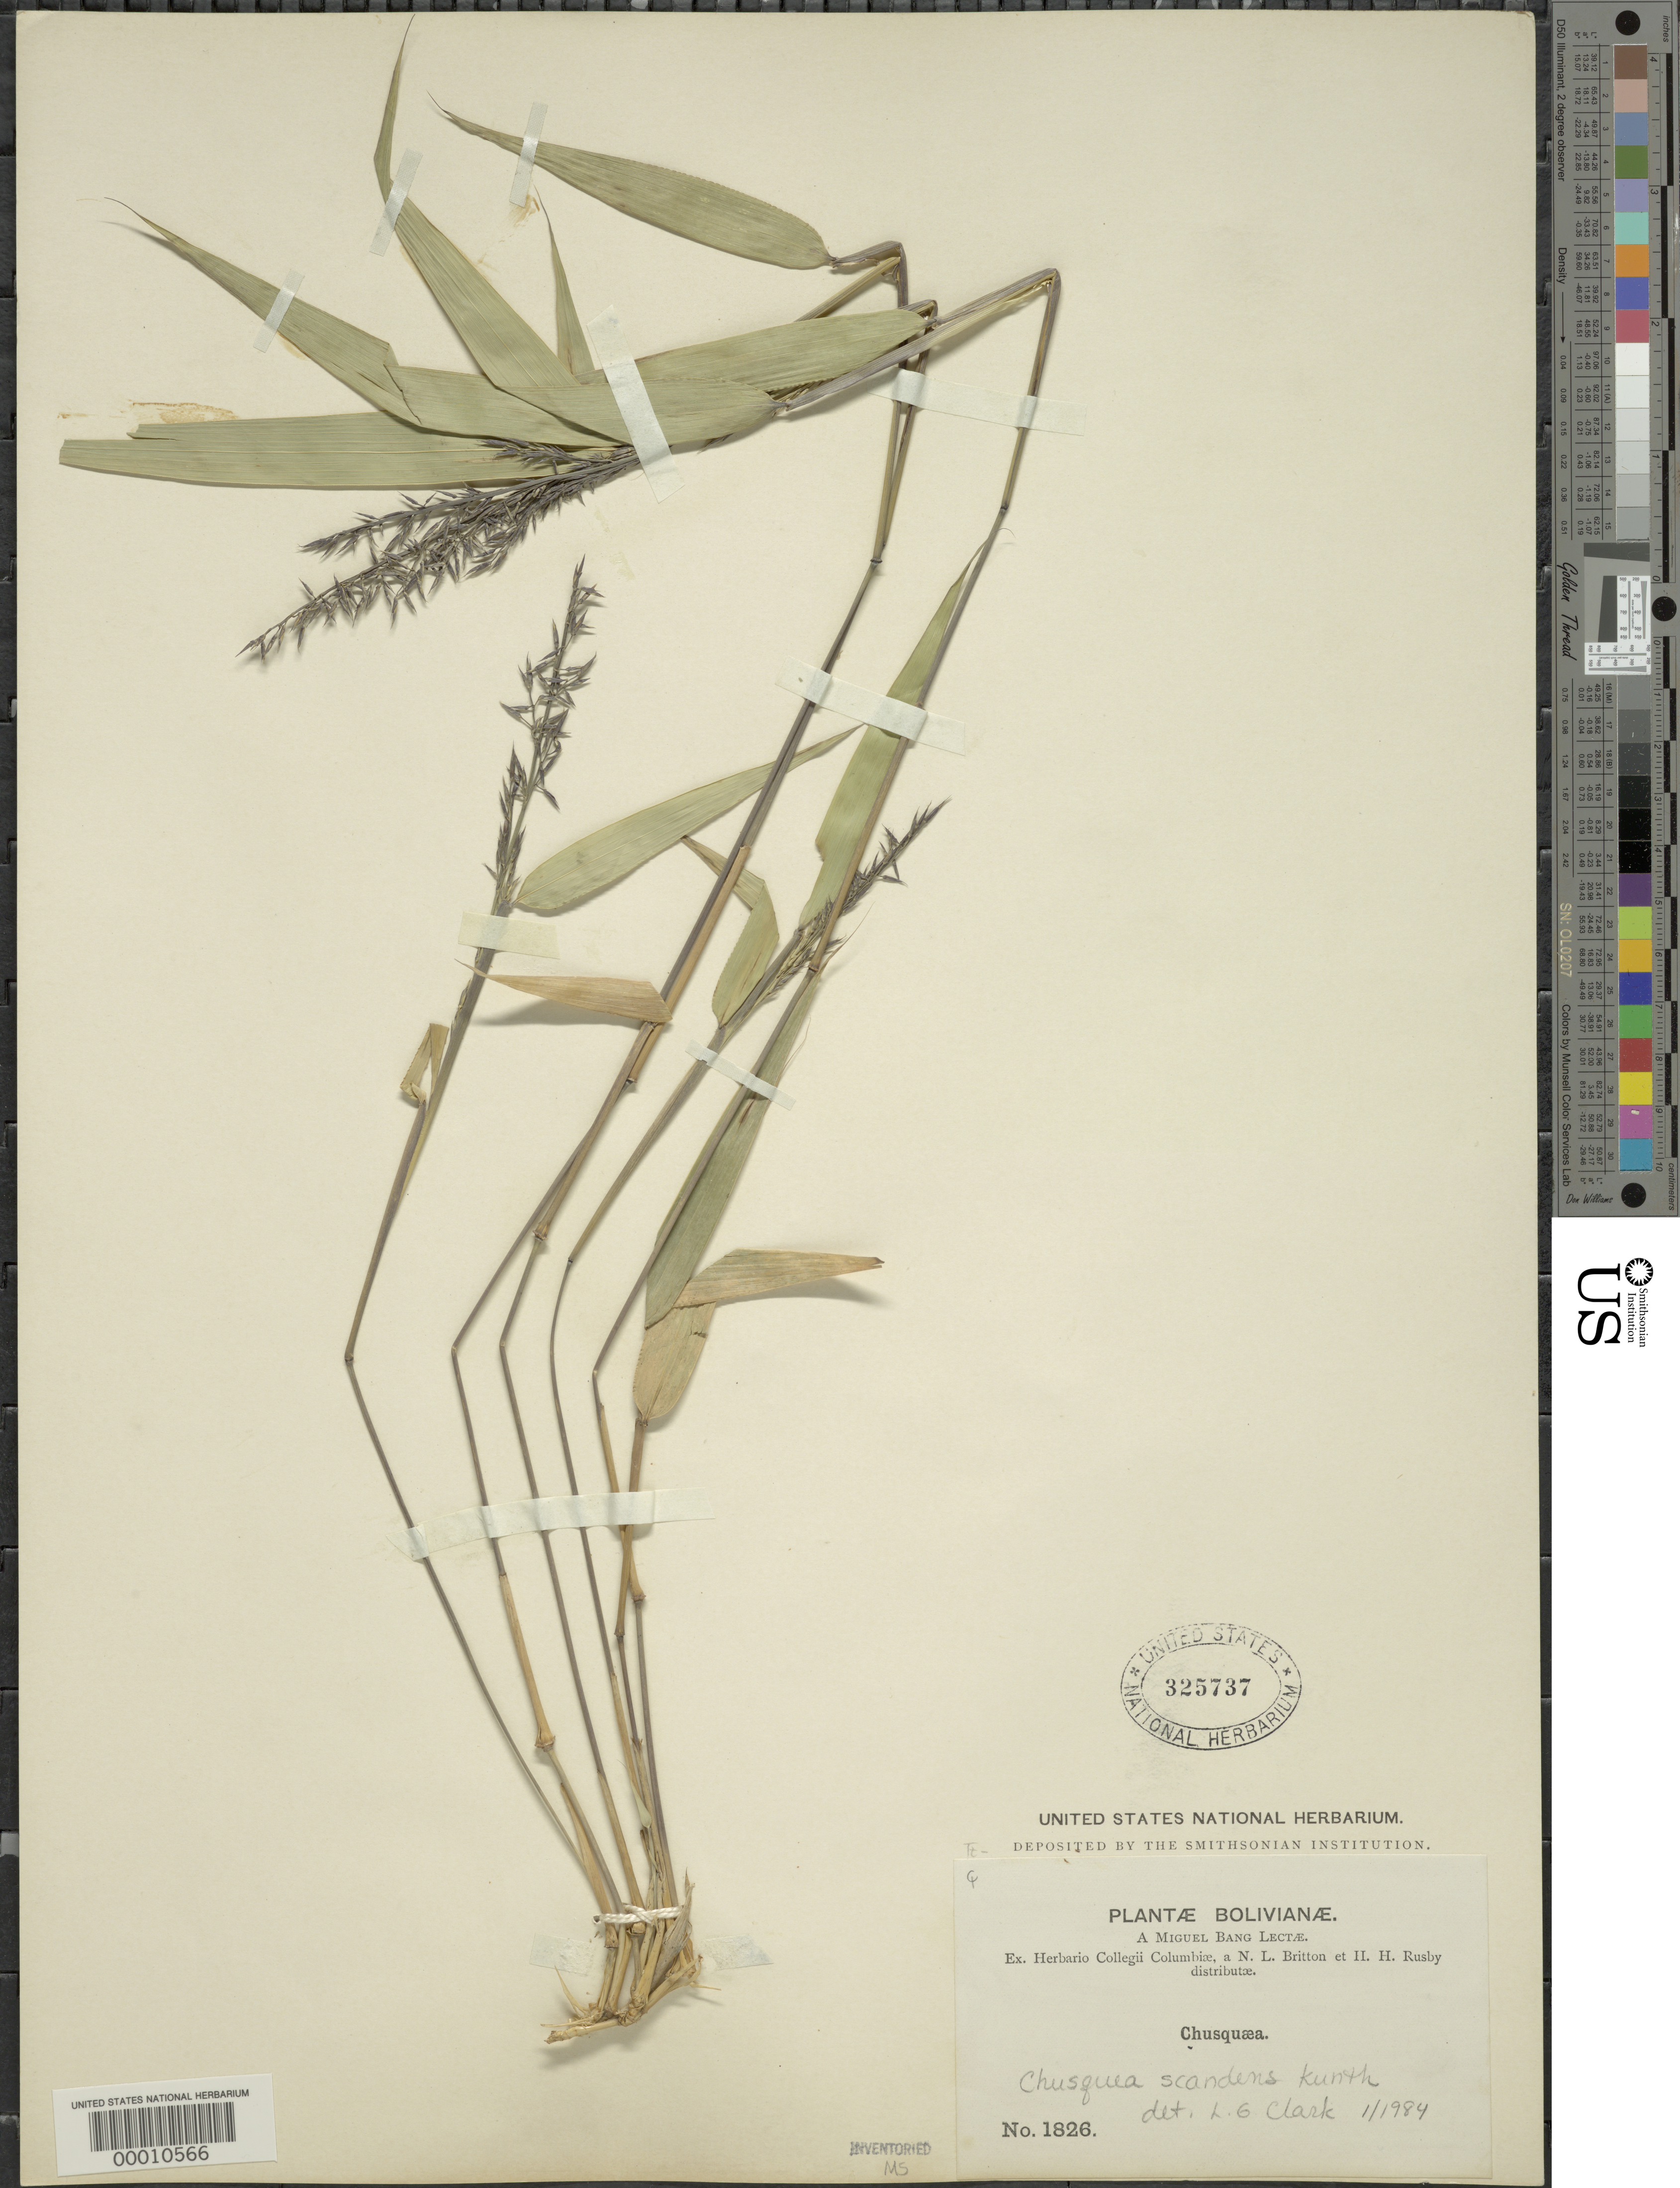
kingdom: Plantae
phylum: Tracheophyta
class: Liliopsida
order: Poales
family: Poaceae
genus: Chusquea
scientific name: Chusquea scandens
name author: Kunth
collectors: M. Bang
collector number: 1826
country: Bolivia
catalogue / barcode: US 325737